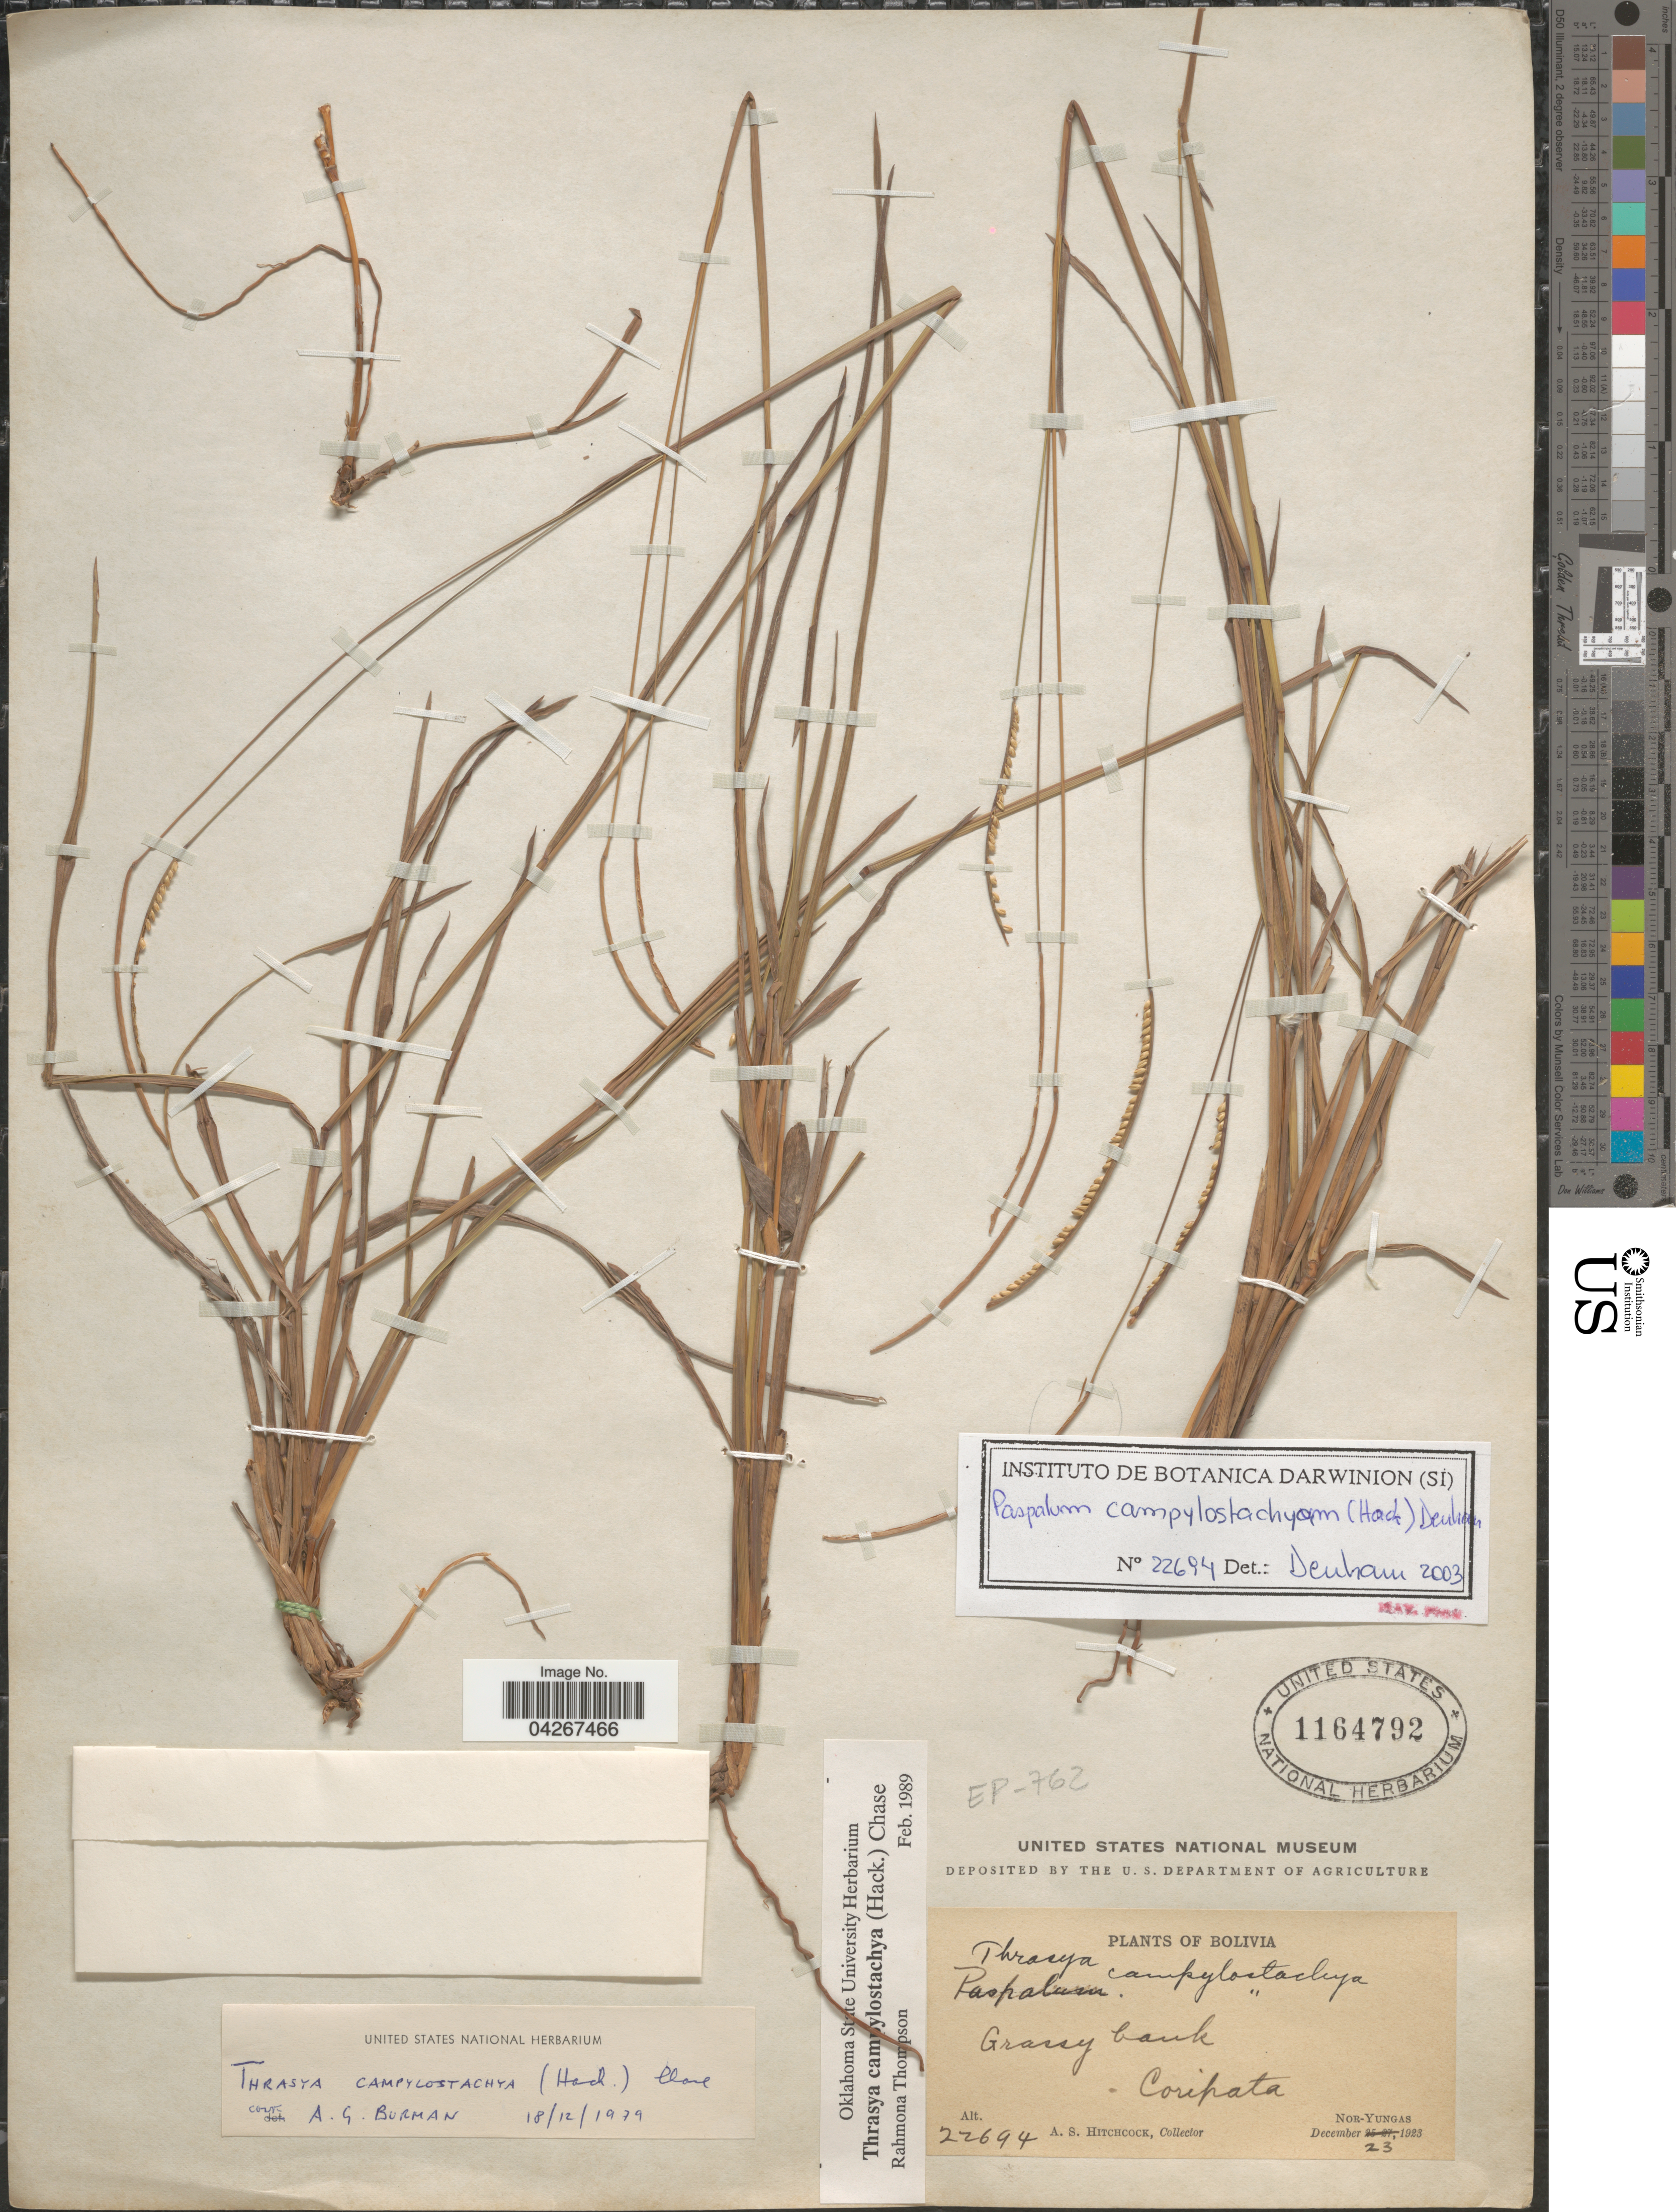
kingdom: Plantae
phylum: Tracheophyta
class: Liliopsida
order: Poales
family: Poaceae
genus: Paspalum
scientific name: Paspalum campylostachyum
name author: (Hack.) S. Denham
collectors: A. S. Hitchcock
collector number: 22694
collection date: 1923-12-23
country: Bolivia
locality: Coripata. Nor-Yungas.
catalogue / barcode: US 1164792